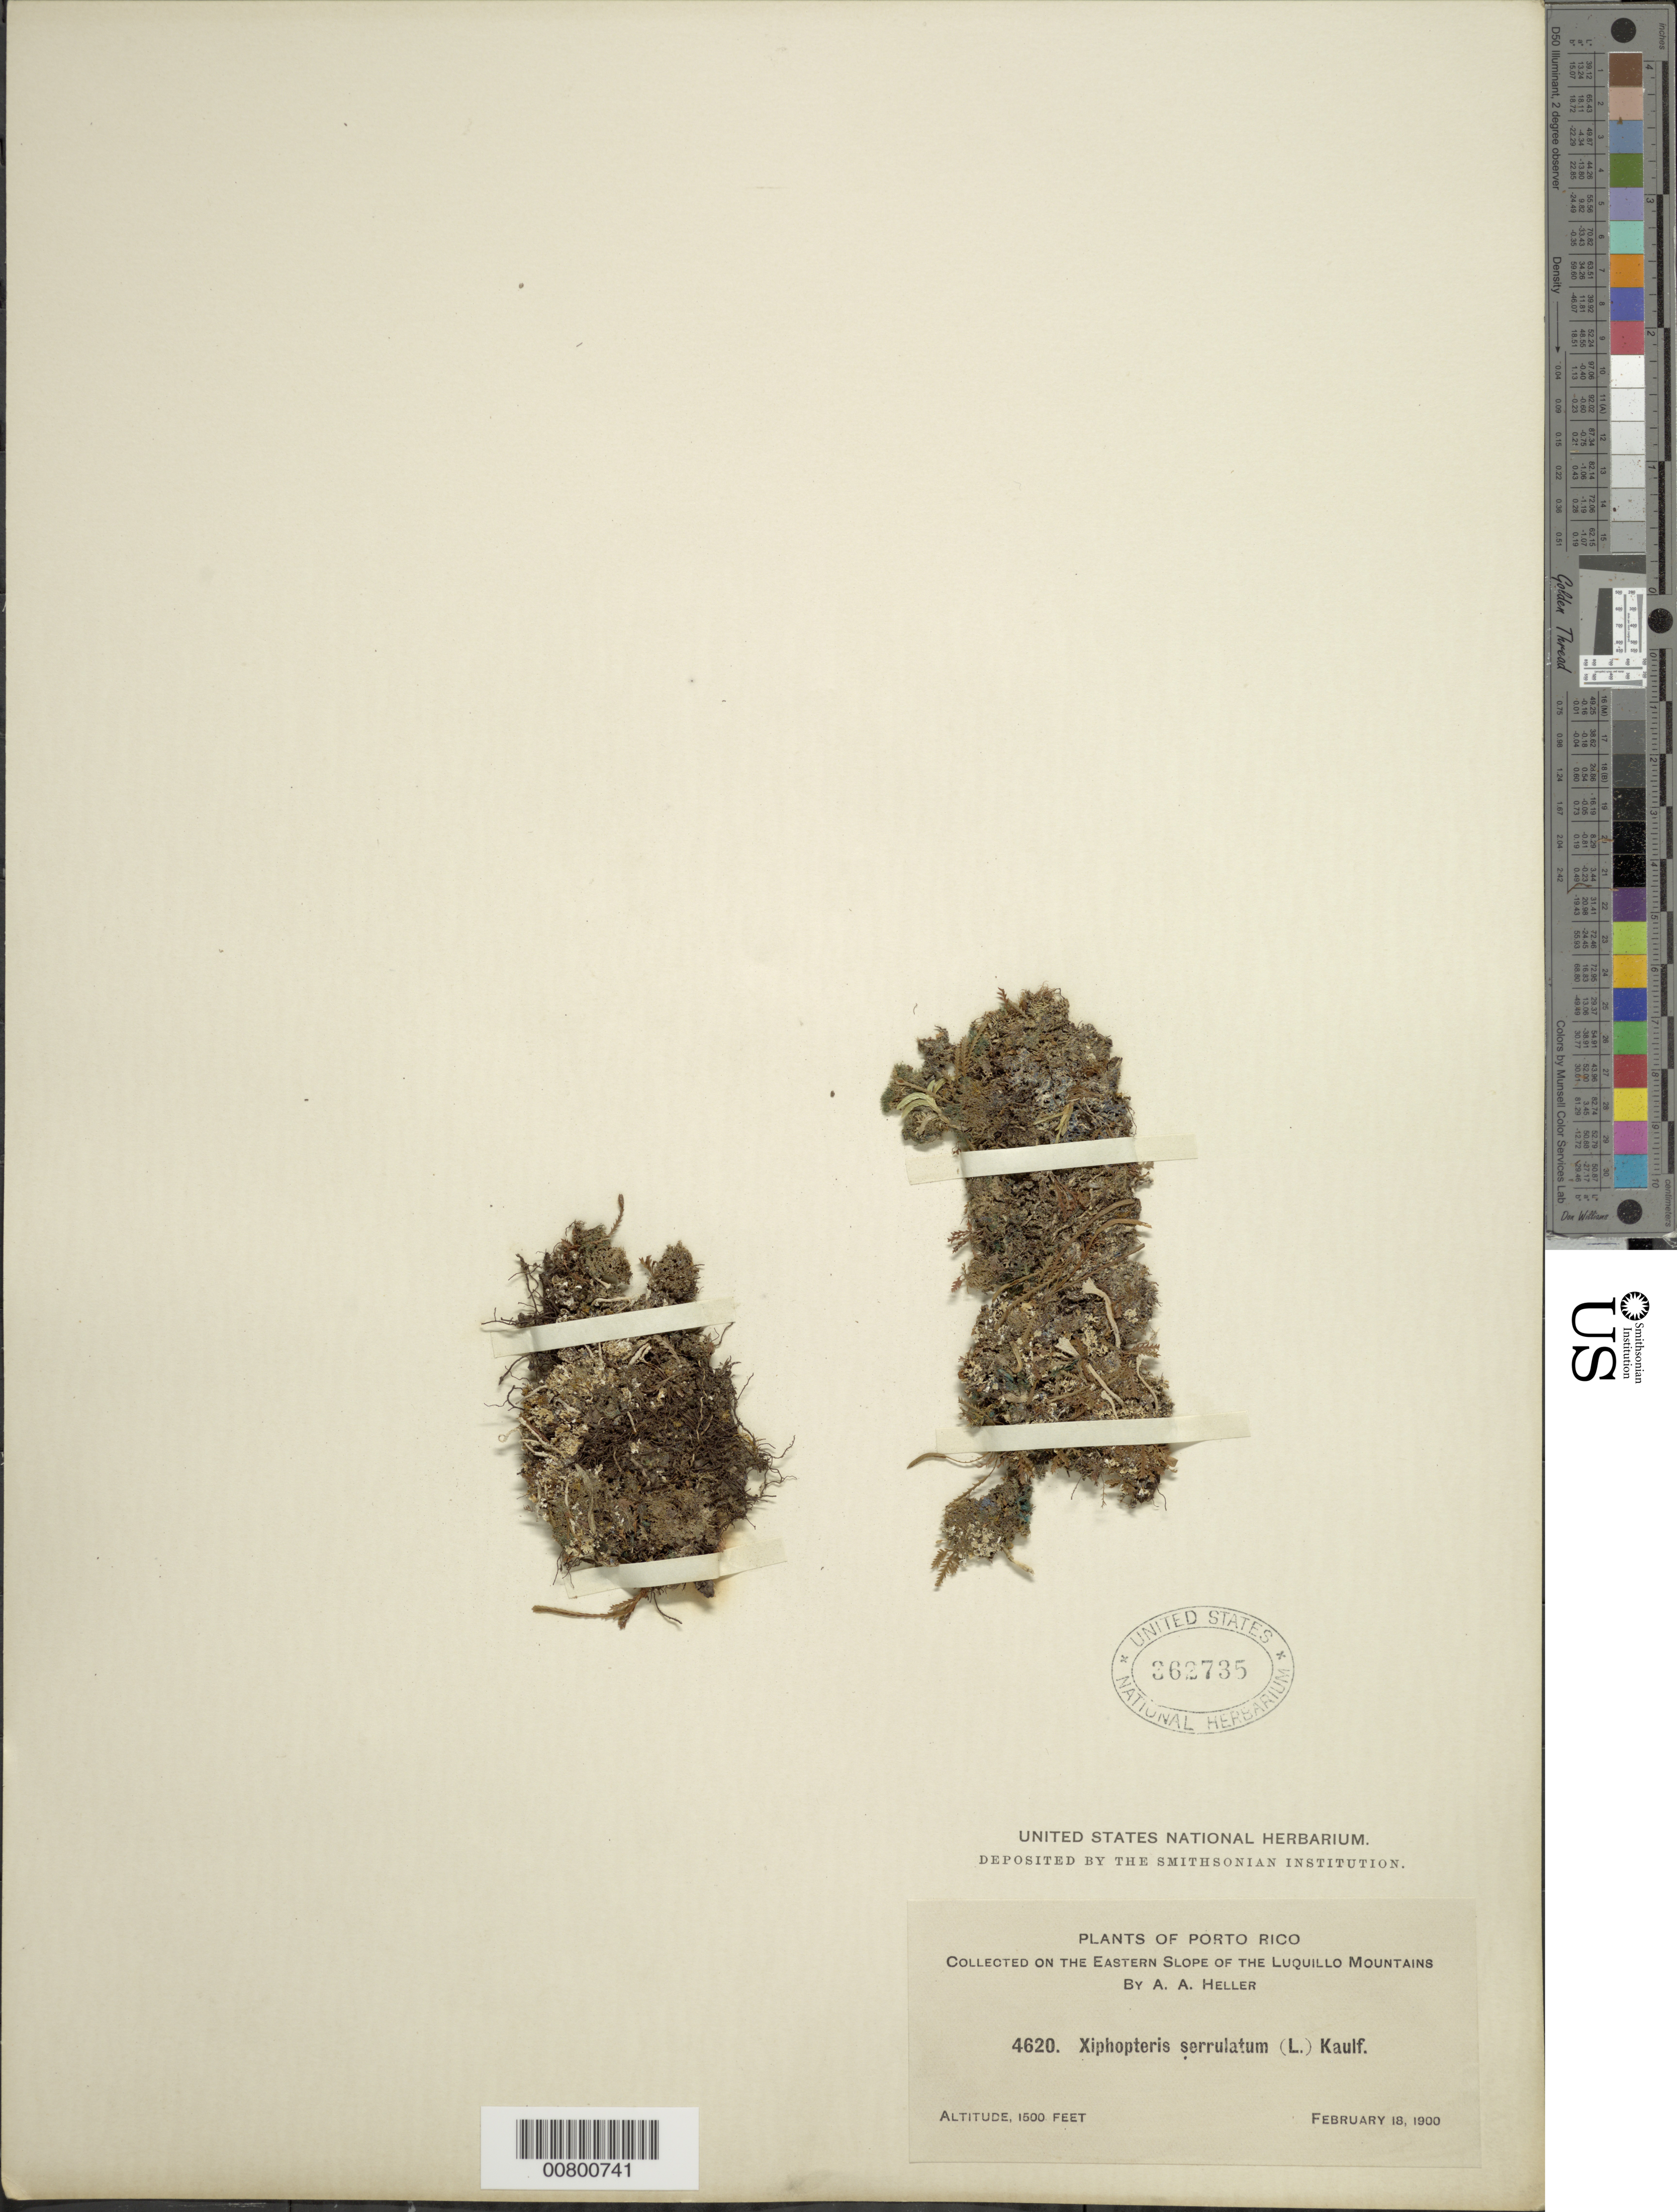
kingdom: Plantae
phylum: Tracheophyta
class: Polypodiopsida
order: Polypodiales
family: Polypodiaceae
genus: Cochlidium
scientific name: Cochlidium serrulatum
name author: (Sw.) L.E. Bishop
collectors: A. A. Heller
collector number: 4620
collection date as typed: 18 Feb 1900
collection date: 1900-02-18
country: Puerto Rico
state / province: Luquillo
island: Puerto Rico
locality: Luquillo Mts., E slope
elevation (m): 457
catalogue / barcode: US 362735